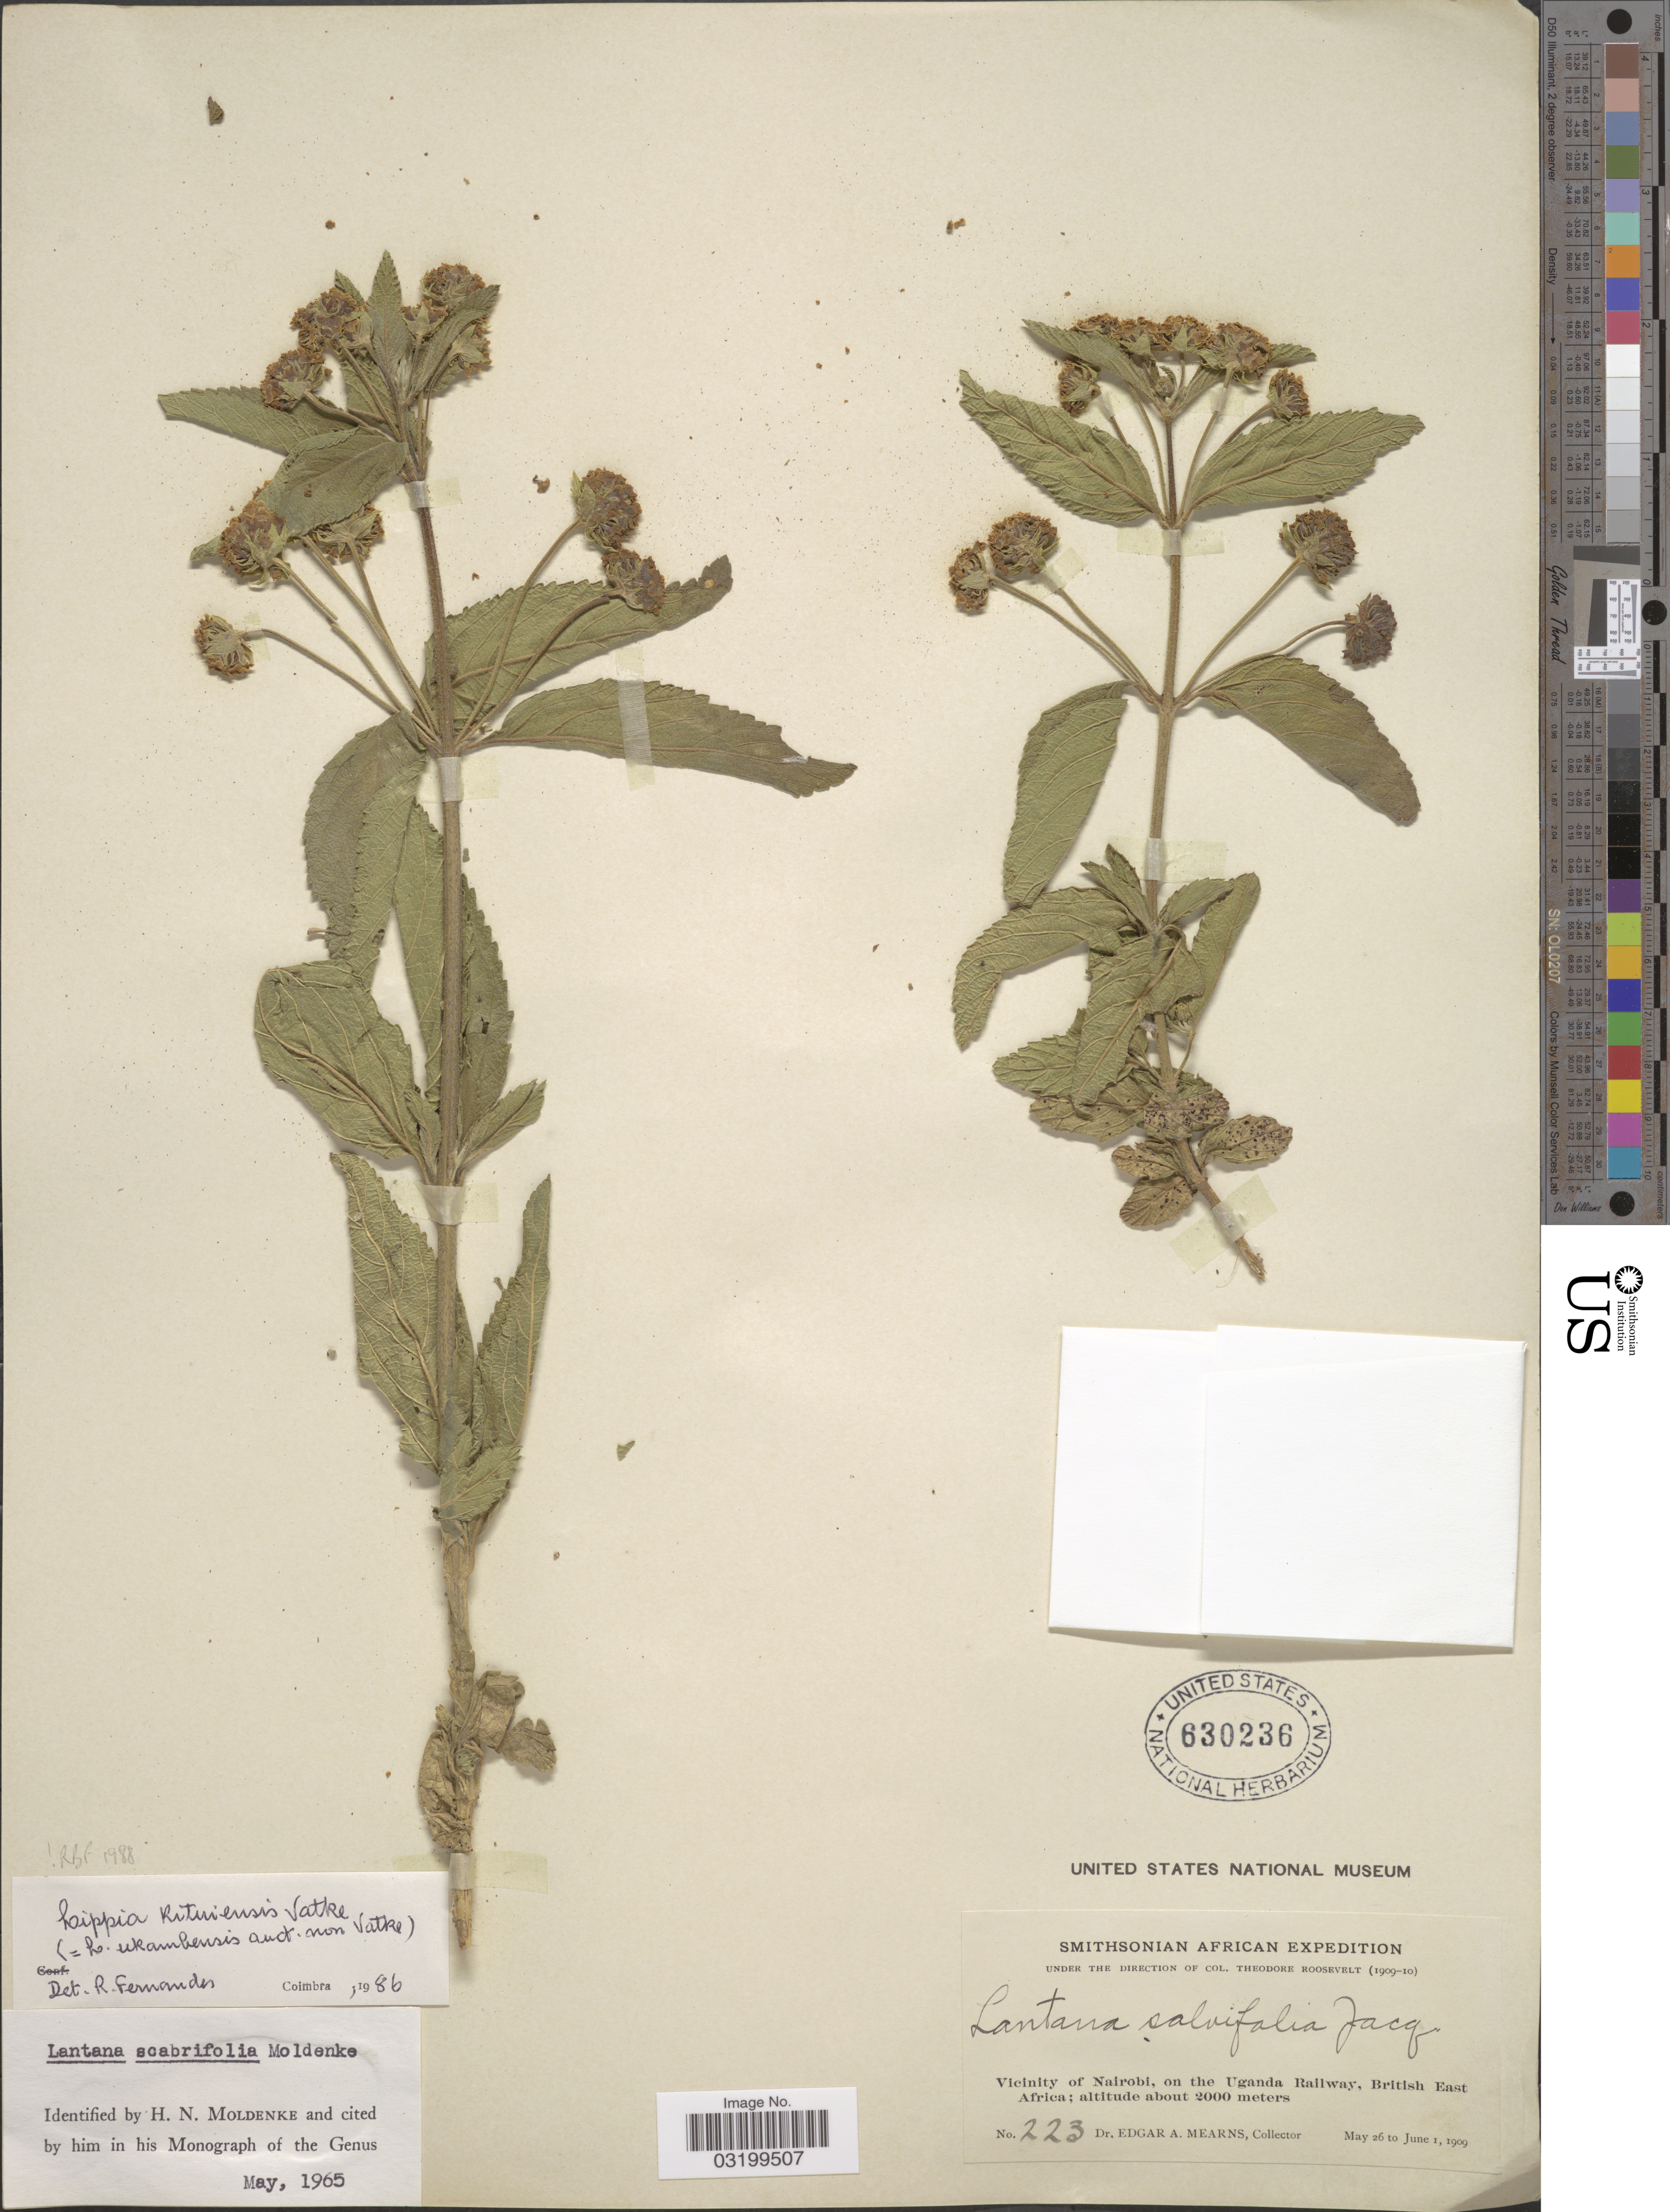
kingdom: Plantae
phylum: Tracheophyta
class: Magnoliopsida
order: Lamiales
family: Verbenaceae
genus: Lippia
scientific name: Lippia kituiensis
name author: Vatke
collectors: E. A. Mearns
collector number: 223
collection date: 1909-05-26/1909-06-01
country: Kenya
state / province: Nairobi Area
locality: Vicinity of Nairobi, on the Uganda Railway, British East Africa.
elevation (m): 2000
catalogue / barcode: US 630236